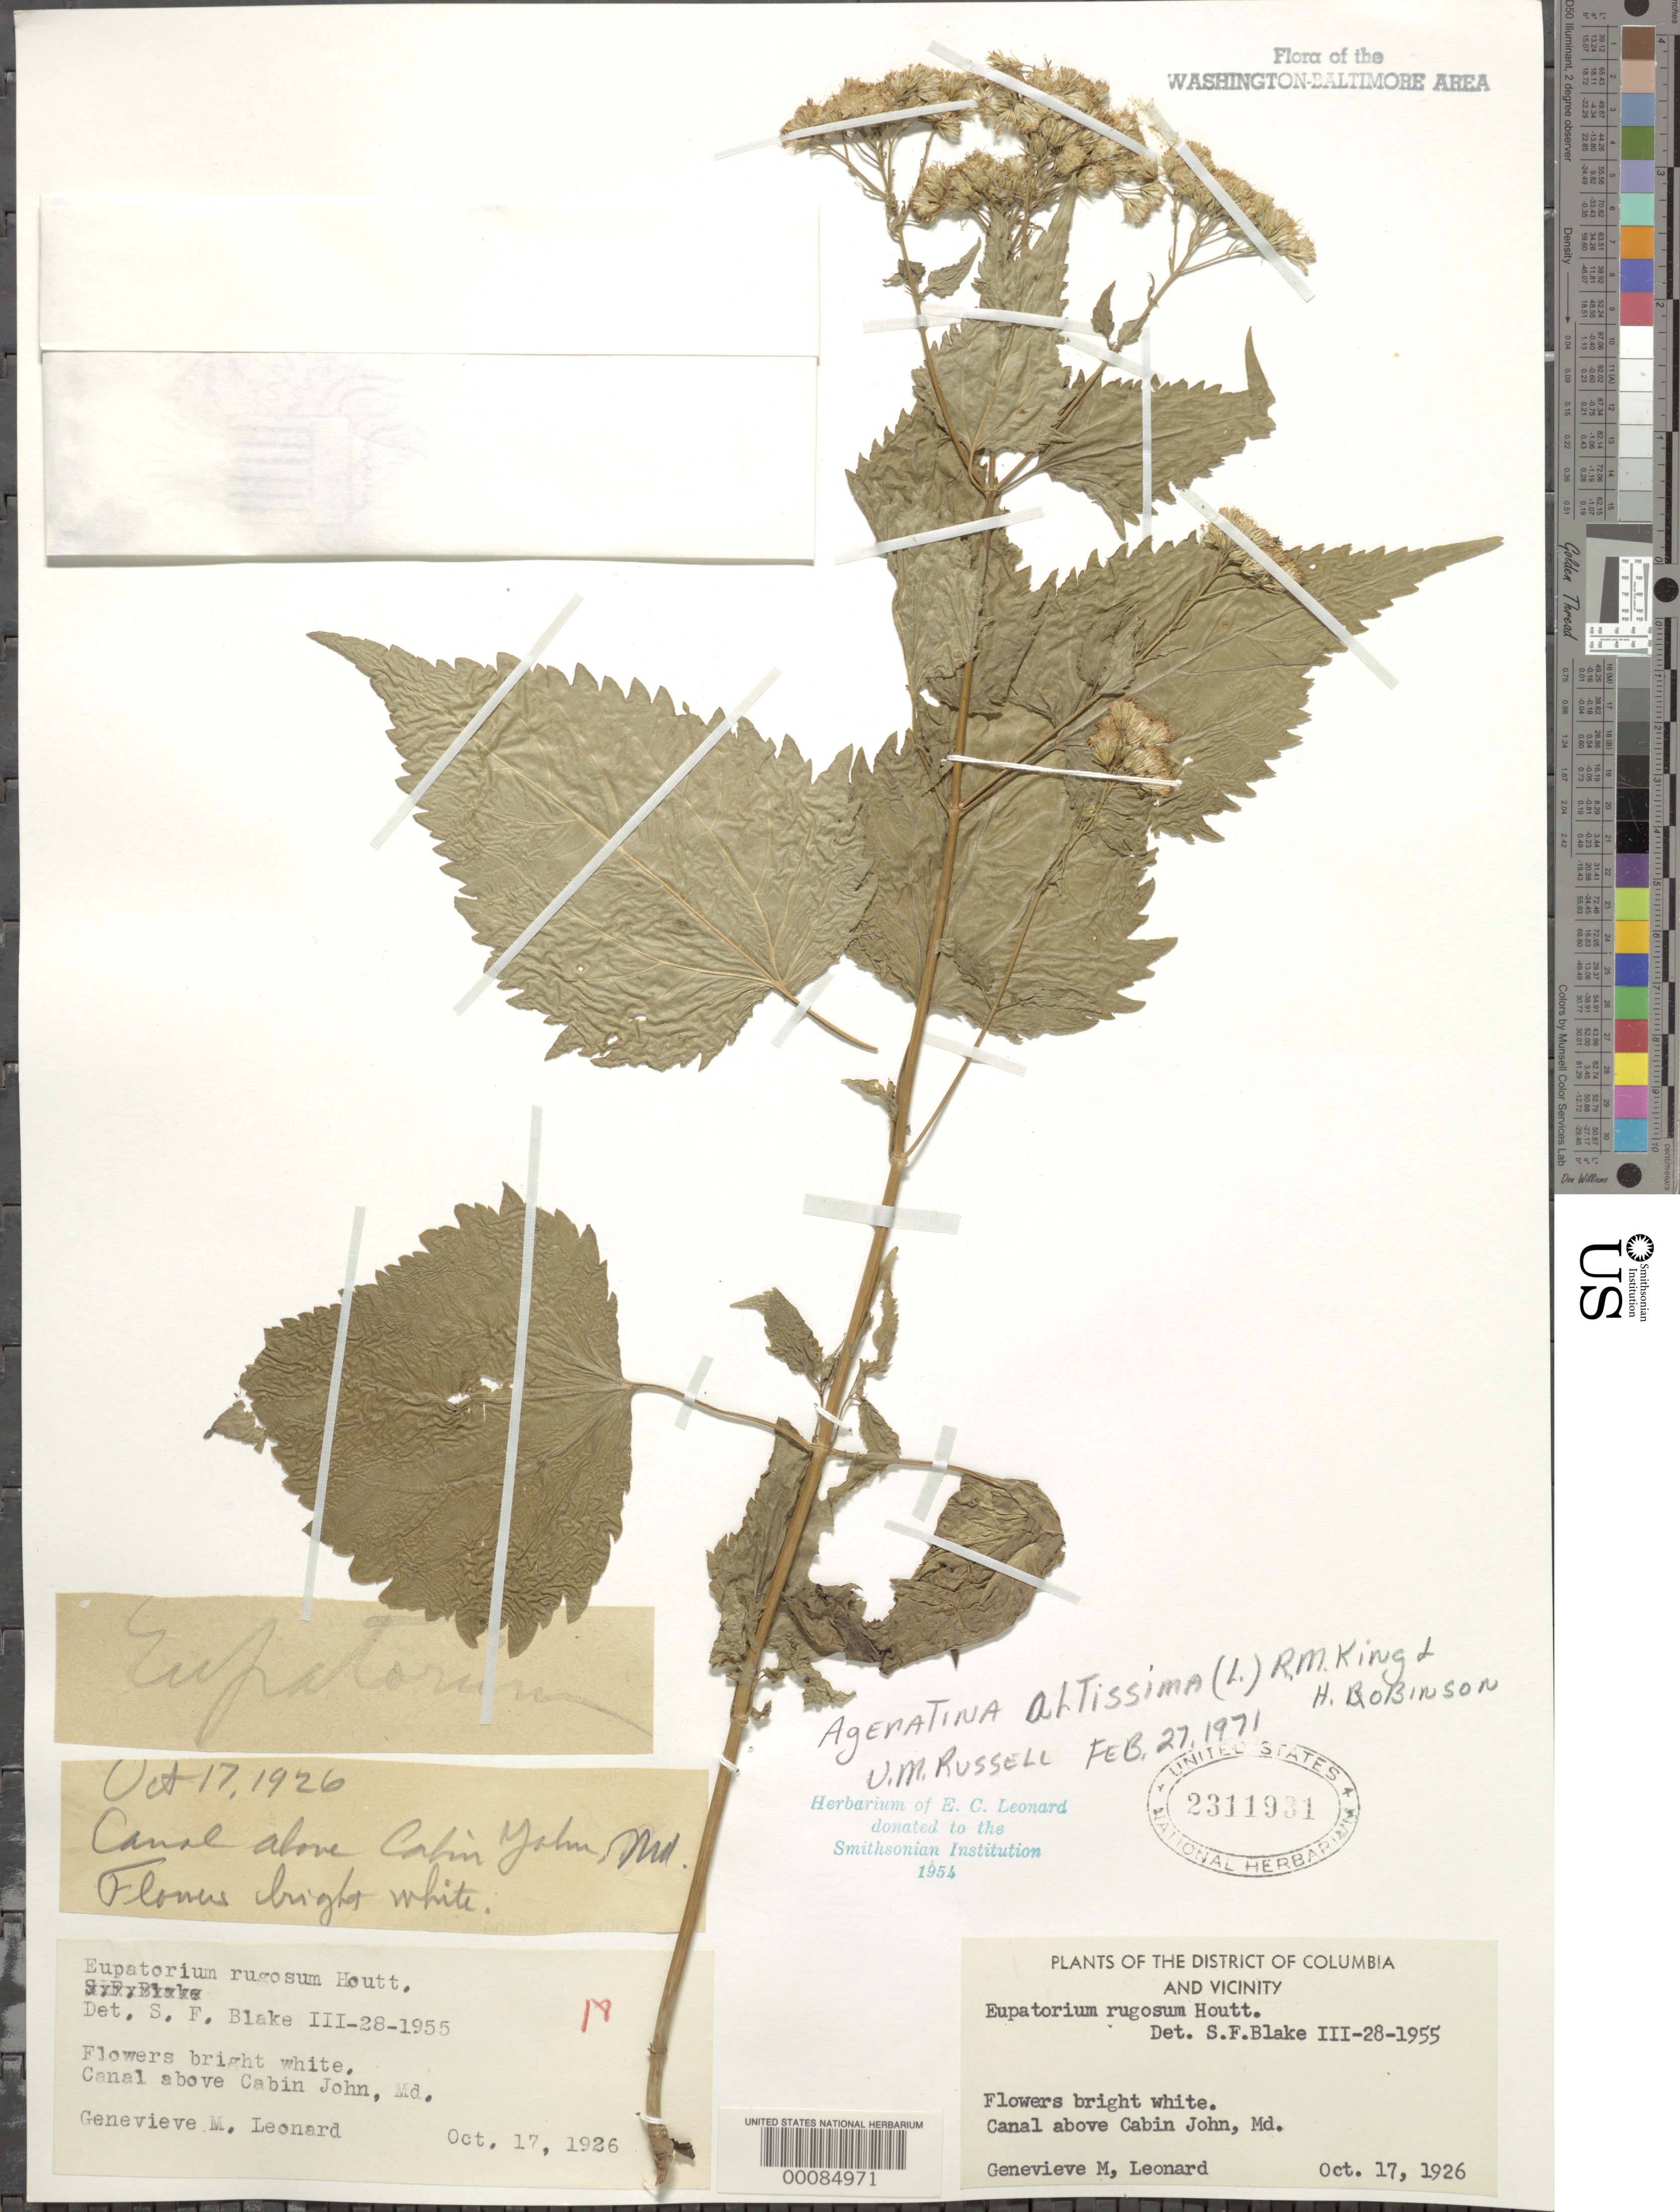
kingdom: Plantae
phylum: Tracheophyta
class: Magnoliopsida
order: Asterales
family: Asteraceae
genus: Ageratina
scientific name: Ageratina altissima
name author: (L.) R.M. King & H. Rob.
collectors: G. M. Leonard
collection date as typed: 17 Oct 1926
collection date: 1926-10-17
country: United States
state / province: Maryland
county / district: Montgomery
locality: Above Cabin John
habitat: Canal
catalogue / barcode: US 2311931